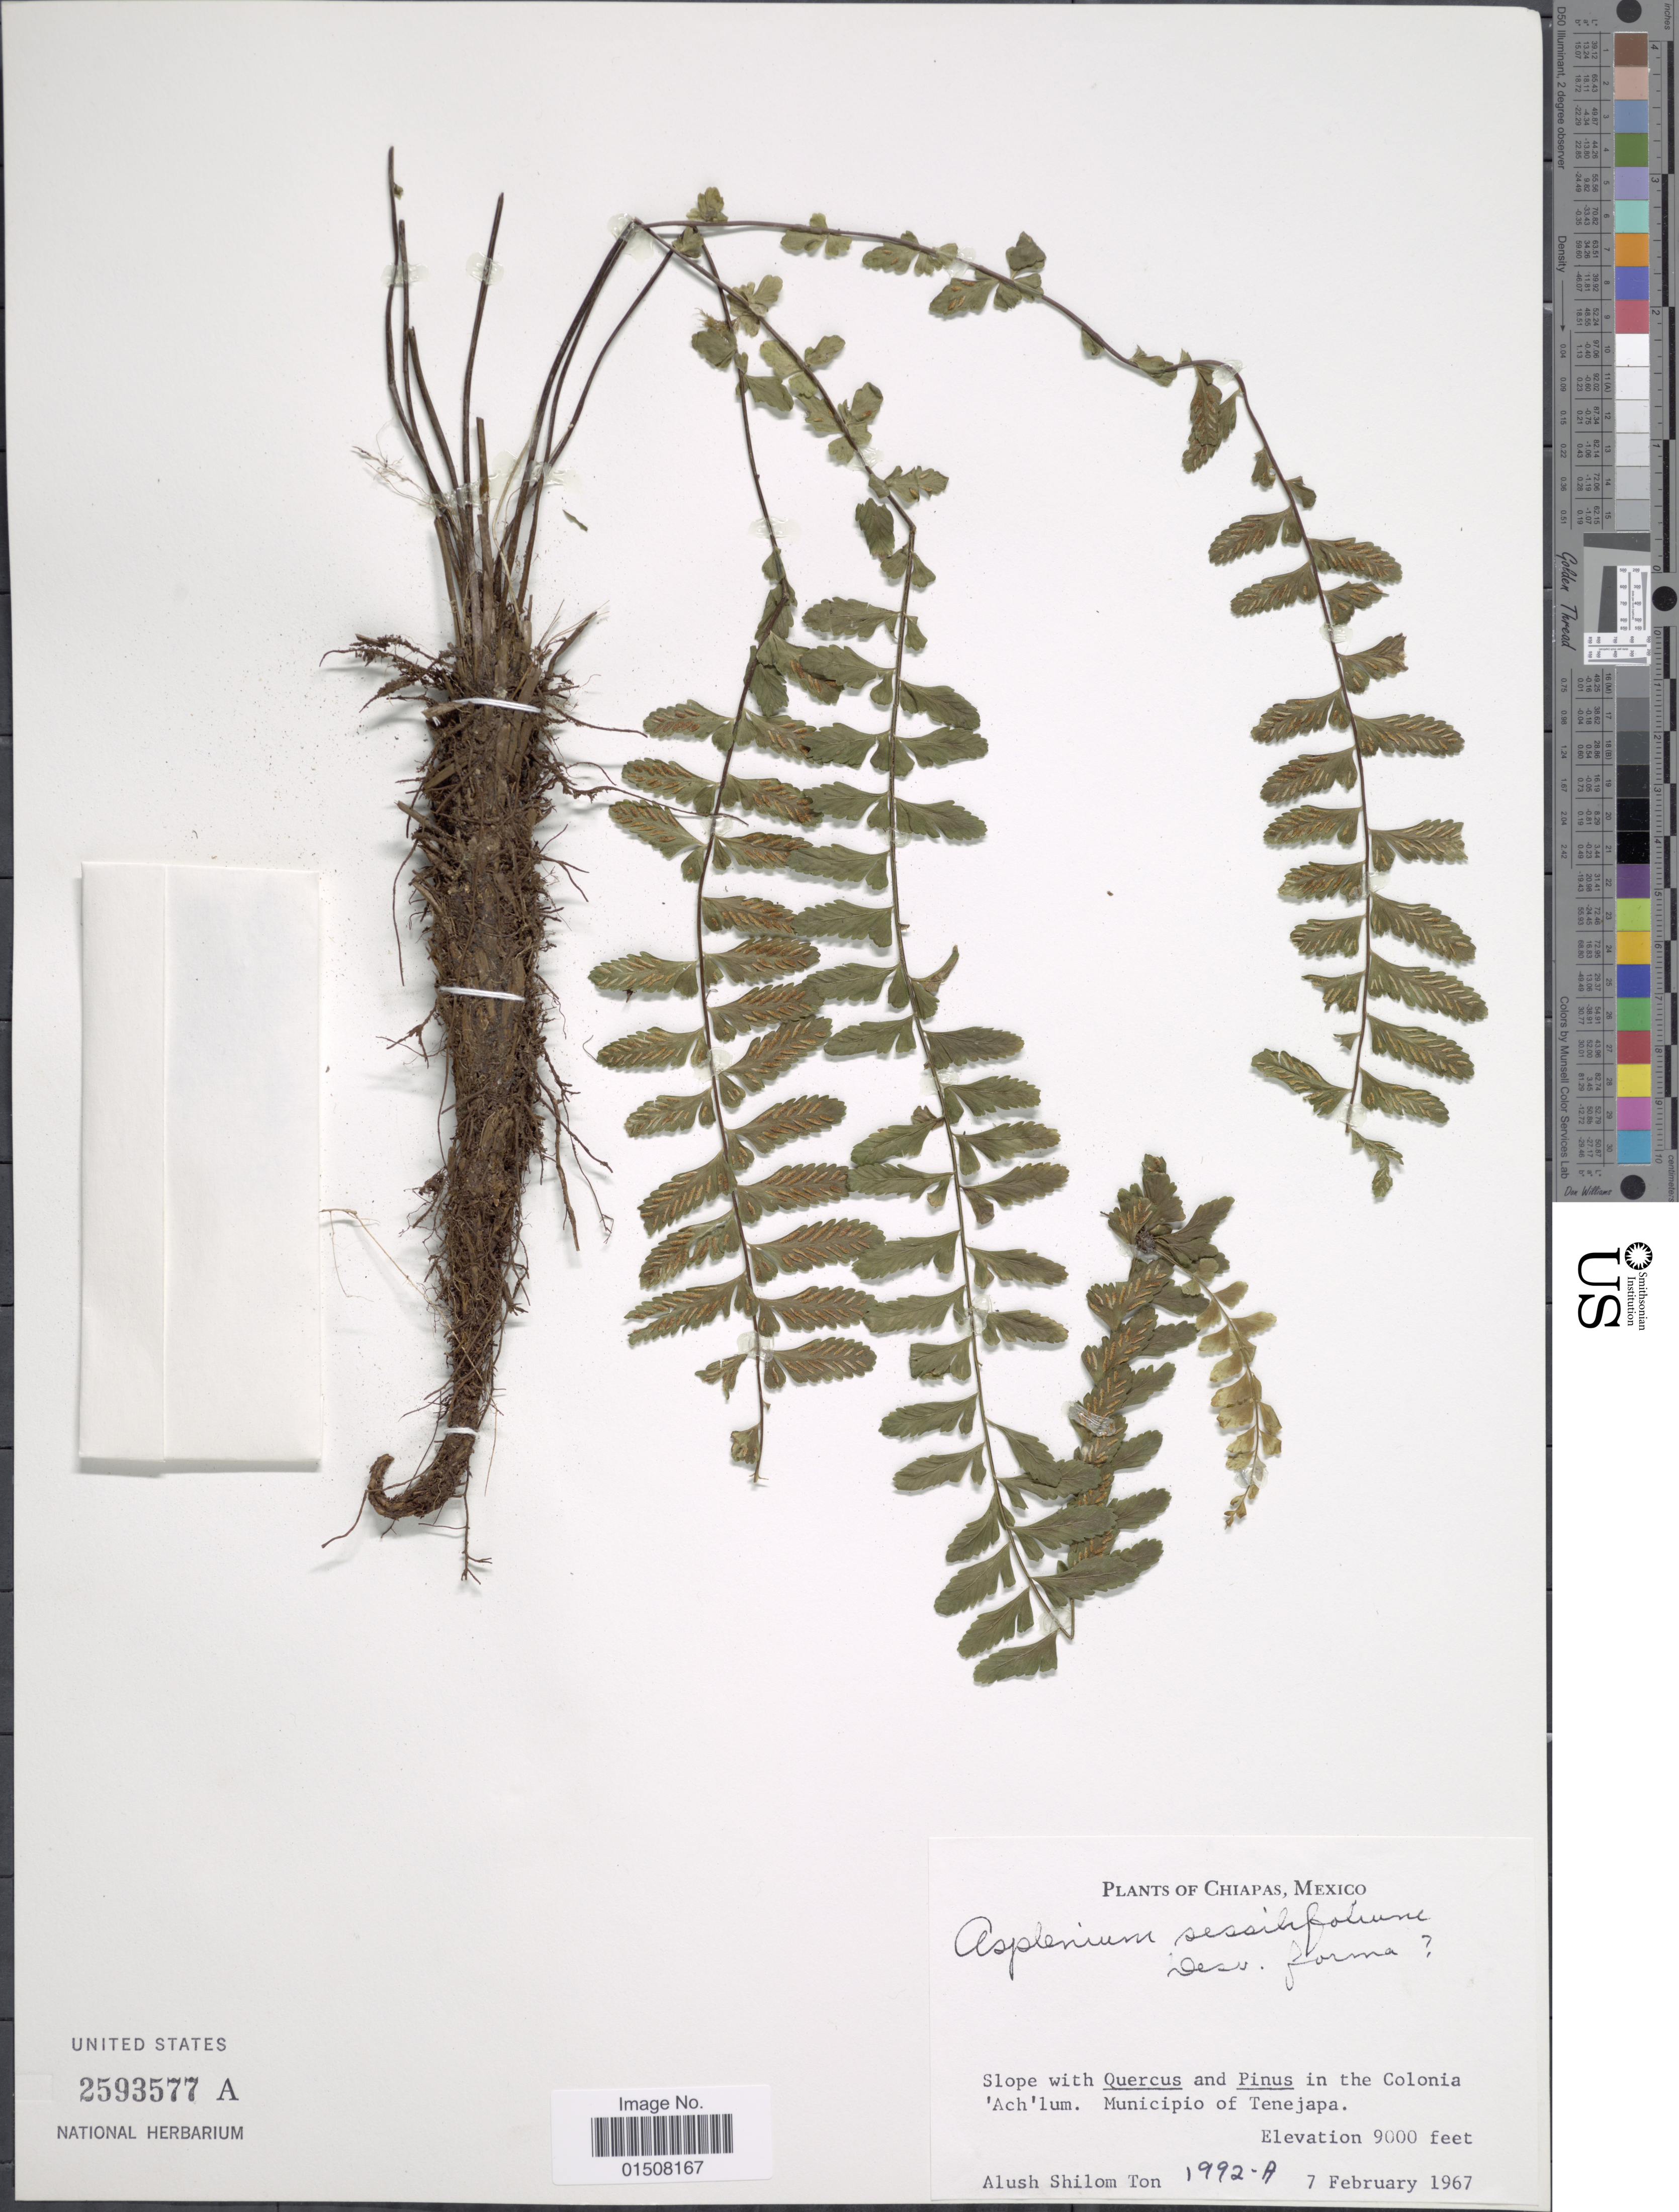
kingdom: Plantae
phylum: Tracheophyta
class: Polypodiopsida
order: Polypodiales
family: Aspleniaceae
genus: Asplenium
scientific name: Asplenium sessilifolium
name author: Desv.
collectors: A. S. Ton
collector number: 1992-A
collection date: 1967-02-07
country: Mexico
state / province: Chiapas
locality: In the Colonia 'Ach'lum, Municipio of Tenejapa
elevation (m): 2743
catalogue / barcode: US 2593577A